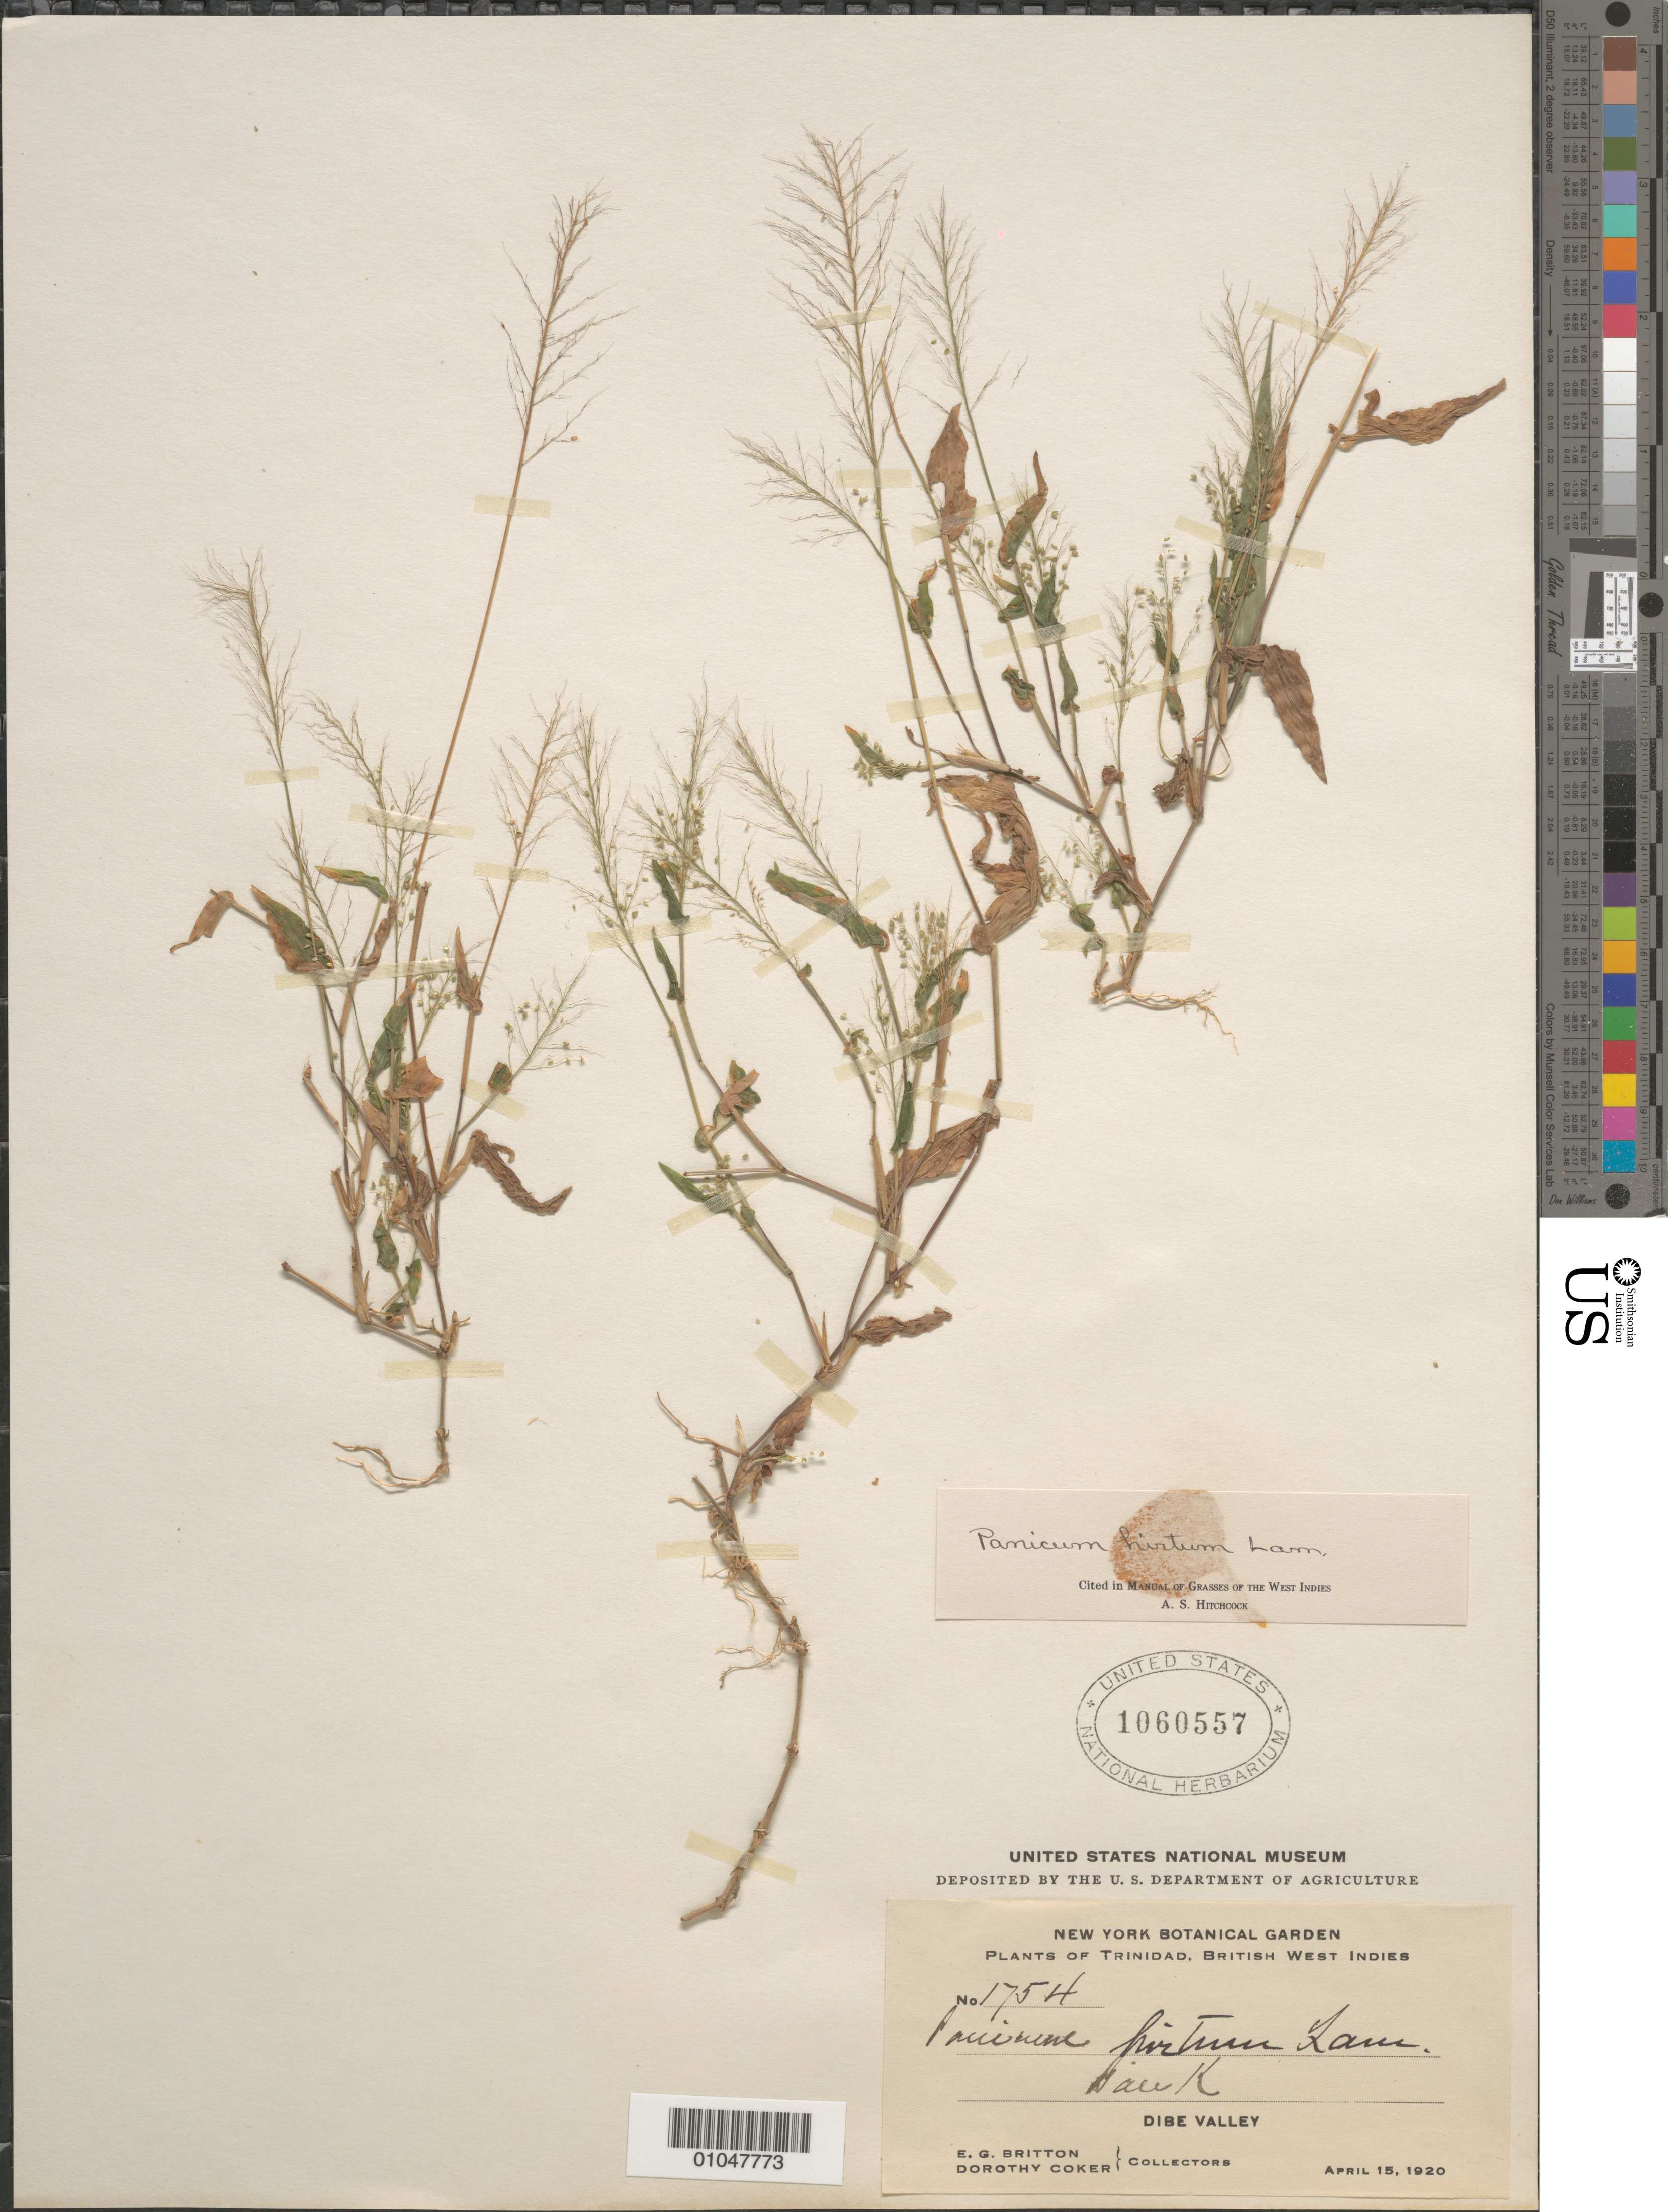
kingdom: Plantae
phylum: Tracheophyta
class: Liliopsida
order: Poales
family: Poaceae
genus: Panicum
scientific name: Panicum hirtum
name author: Lam.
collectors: E. G. Britton & D. Coker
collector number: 1754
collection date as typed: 15 Apr 1920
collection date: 1920-04-15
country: Trinidad and Tobago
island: Trinidad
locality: Dibe valley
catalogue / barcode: US 1060557